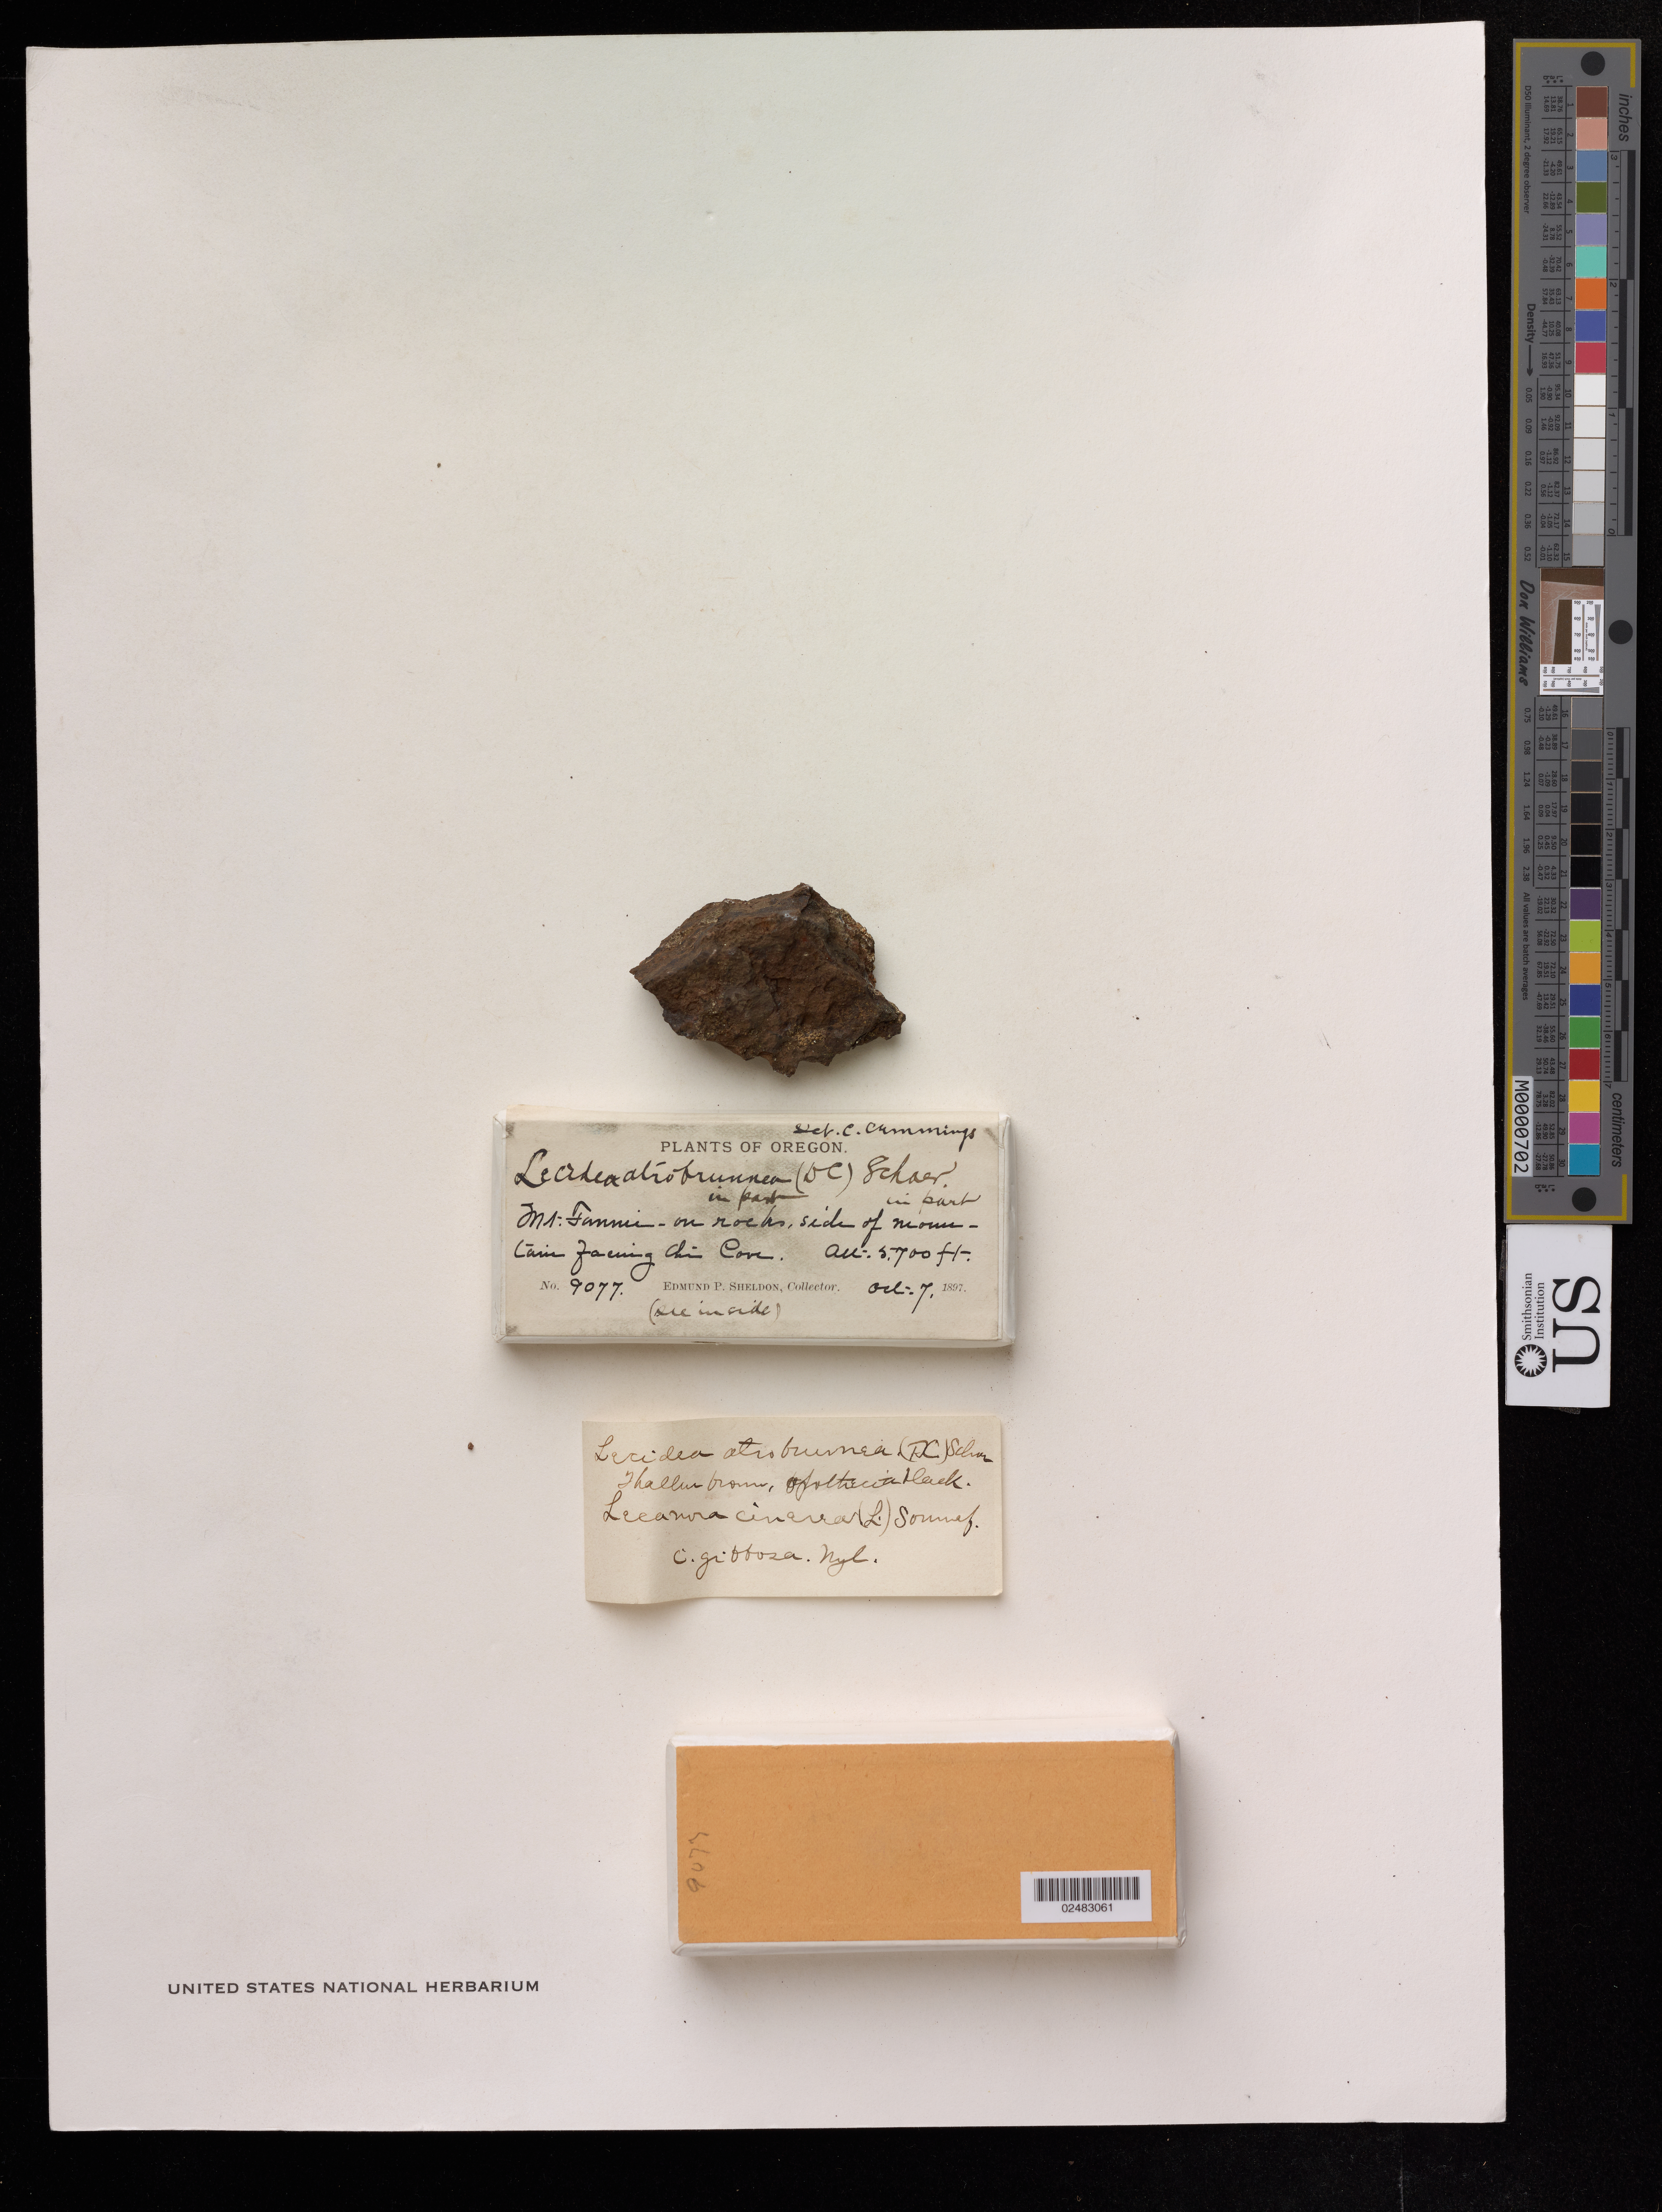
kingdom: Fungi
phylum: Ascomycota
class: Lecanoromycetes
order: Lecideales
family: Lecideaceae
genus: Lecidea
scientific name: Lecidea atrobrunnea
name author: (DC.) Schaer.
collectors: E. P. Sheldon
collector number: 9077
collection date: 1897-10-07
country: United States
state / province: Oregon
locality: Mt. Fannie. Side of mountain facing Chi Cove.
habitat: On rocks.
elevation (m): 1737